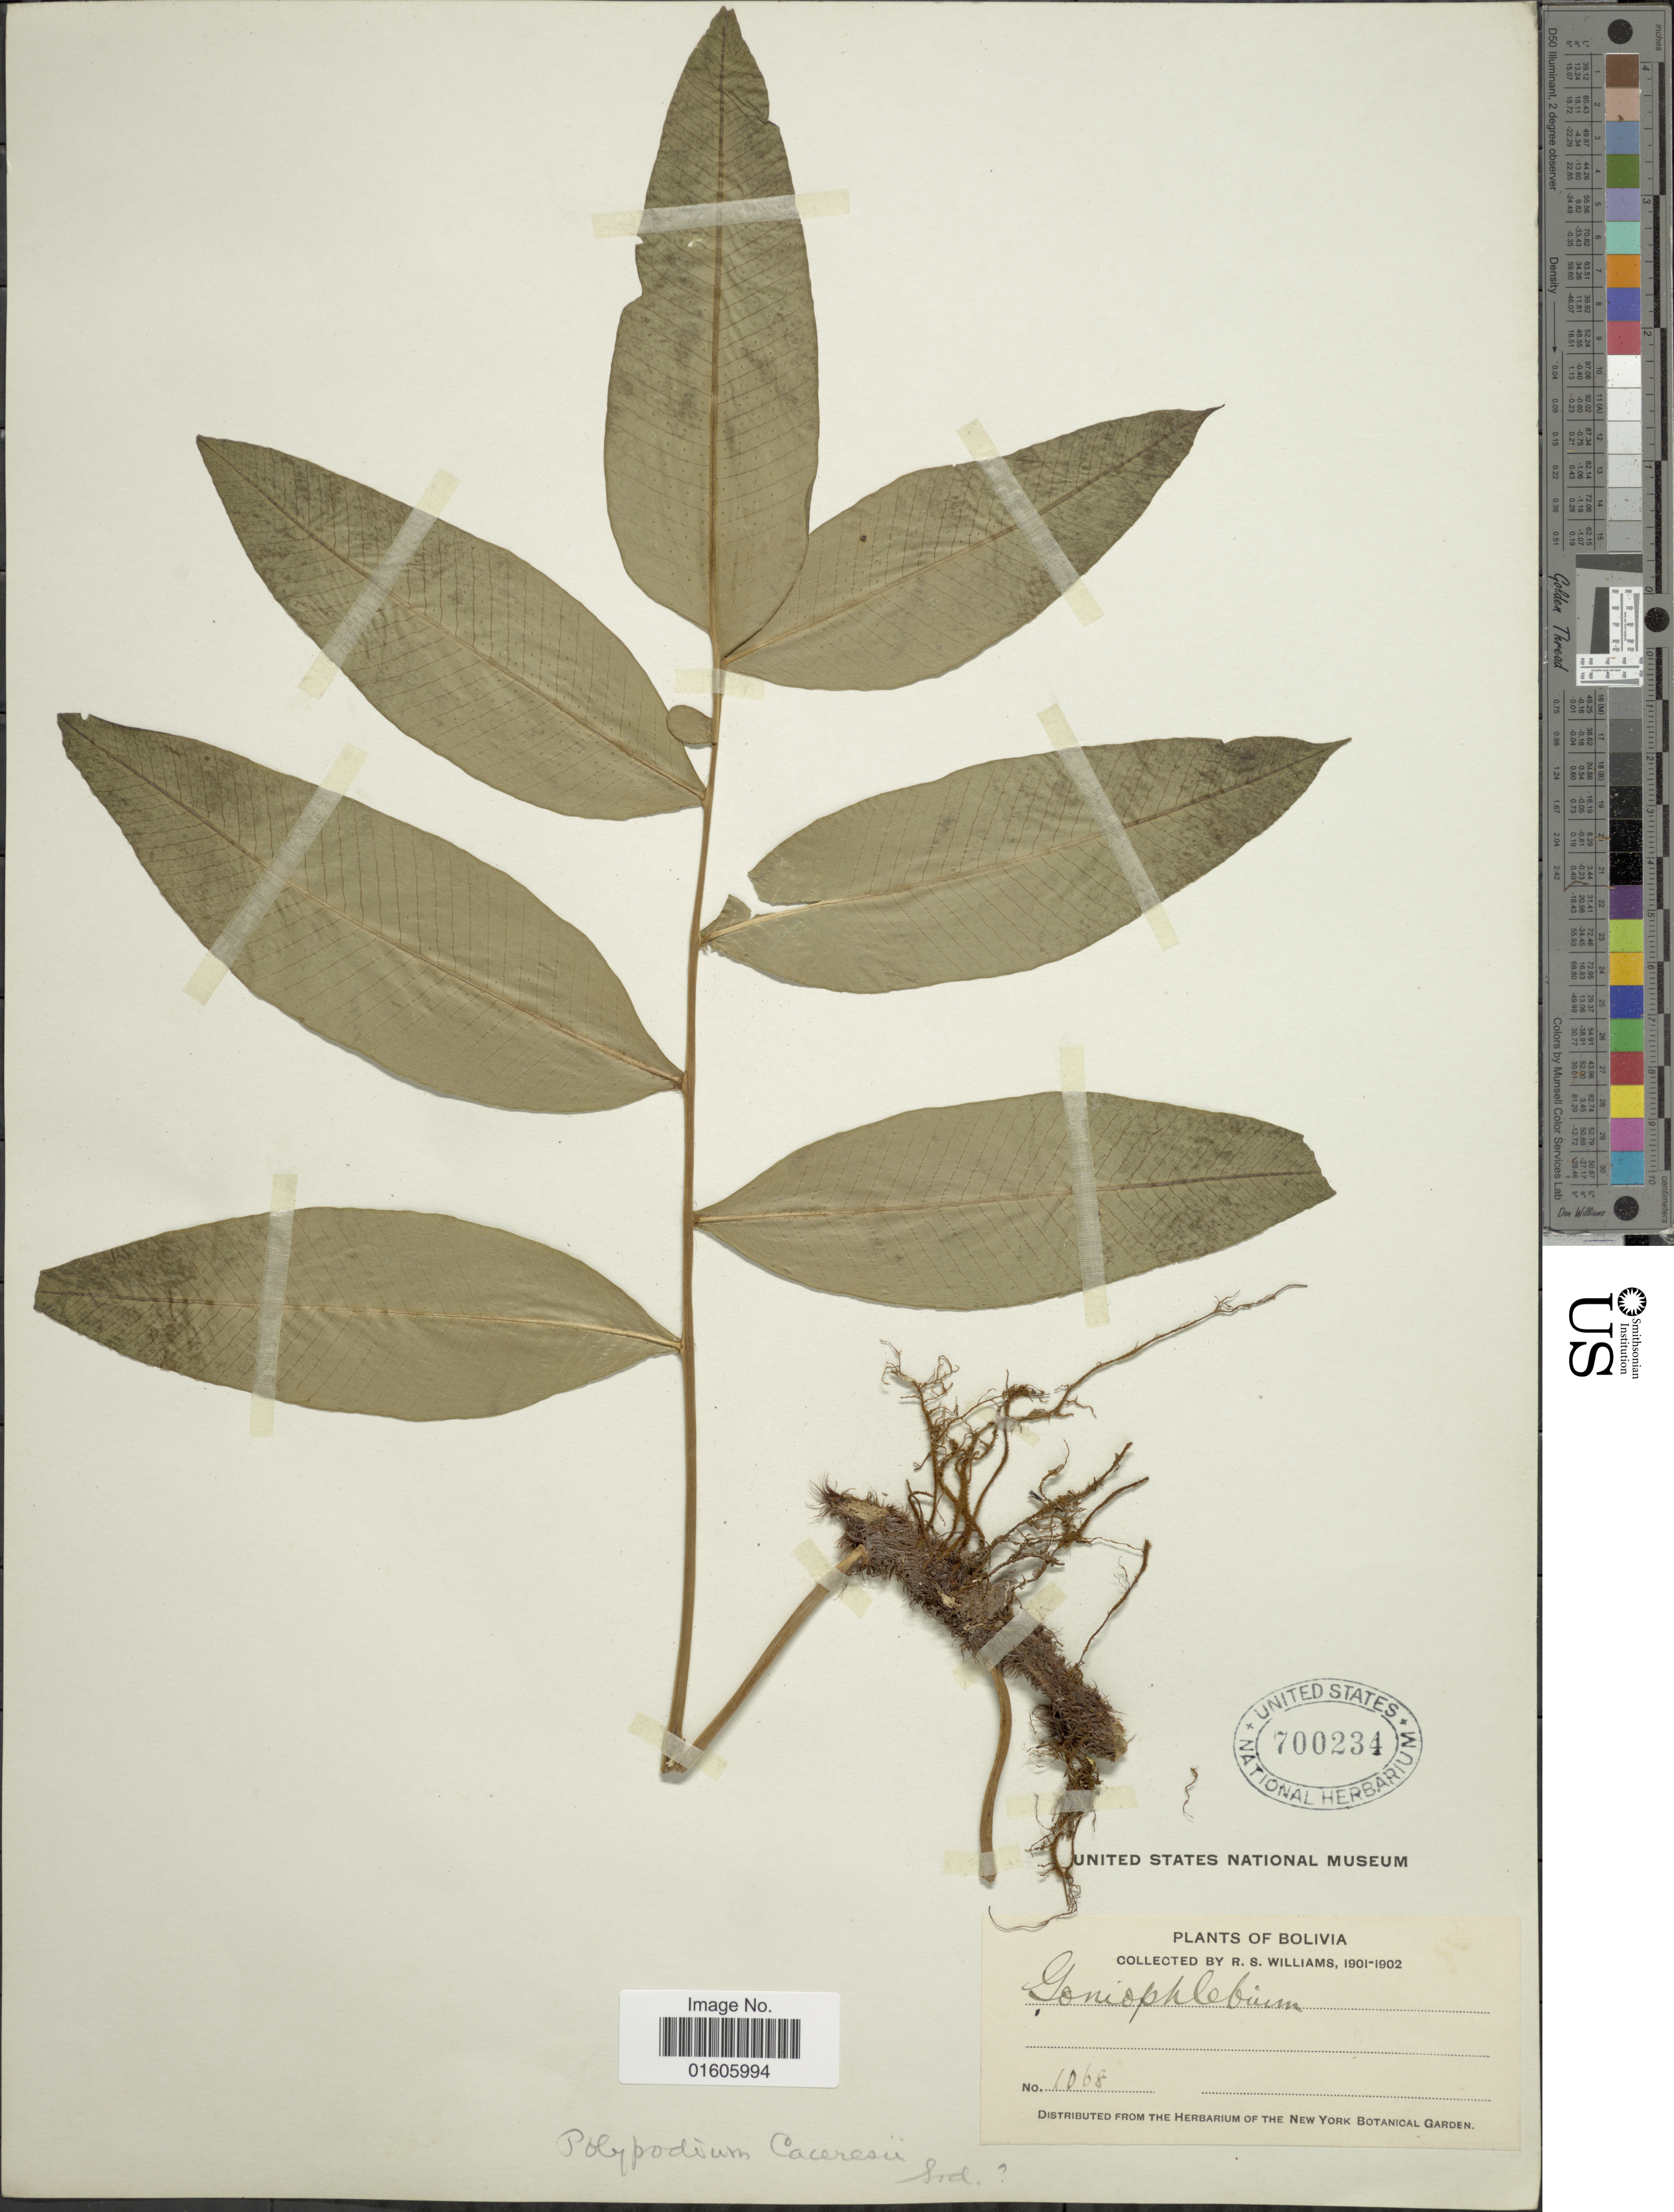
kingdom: Plantae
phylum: Tracheophyta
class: Polypodiopsida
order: Polypodiales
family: Polypodiaceae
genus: Serpocaulon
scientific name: Serpocaulon caceresii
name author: A.R. Sm.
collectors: R. S. Williams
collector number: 1068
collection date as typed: Dec. 13, '01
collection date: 1901-12-13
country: Bolivia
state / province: La Paz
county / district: Iturralde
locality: Tumupasa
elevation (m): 549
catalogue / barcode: US 700234